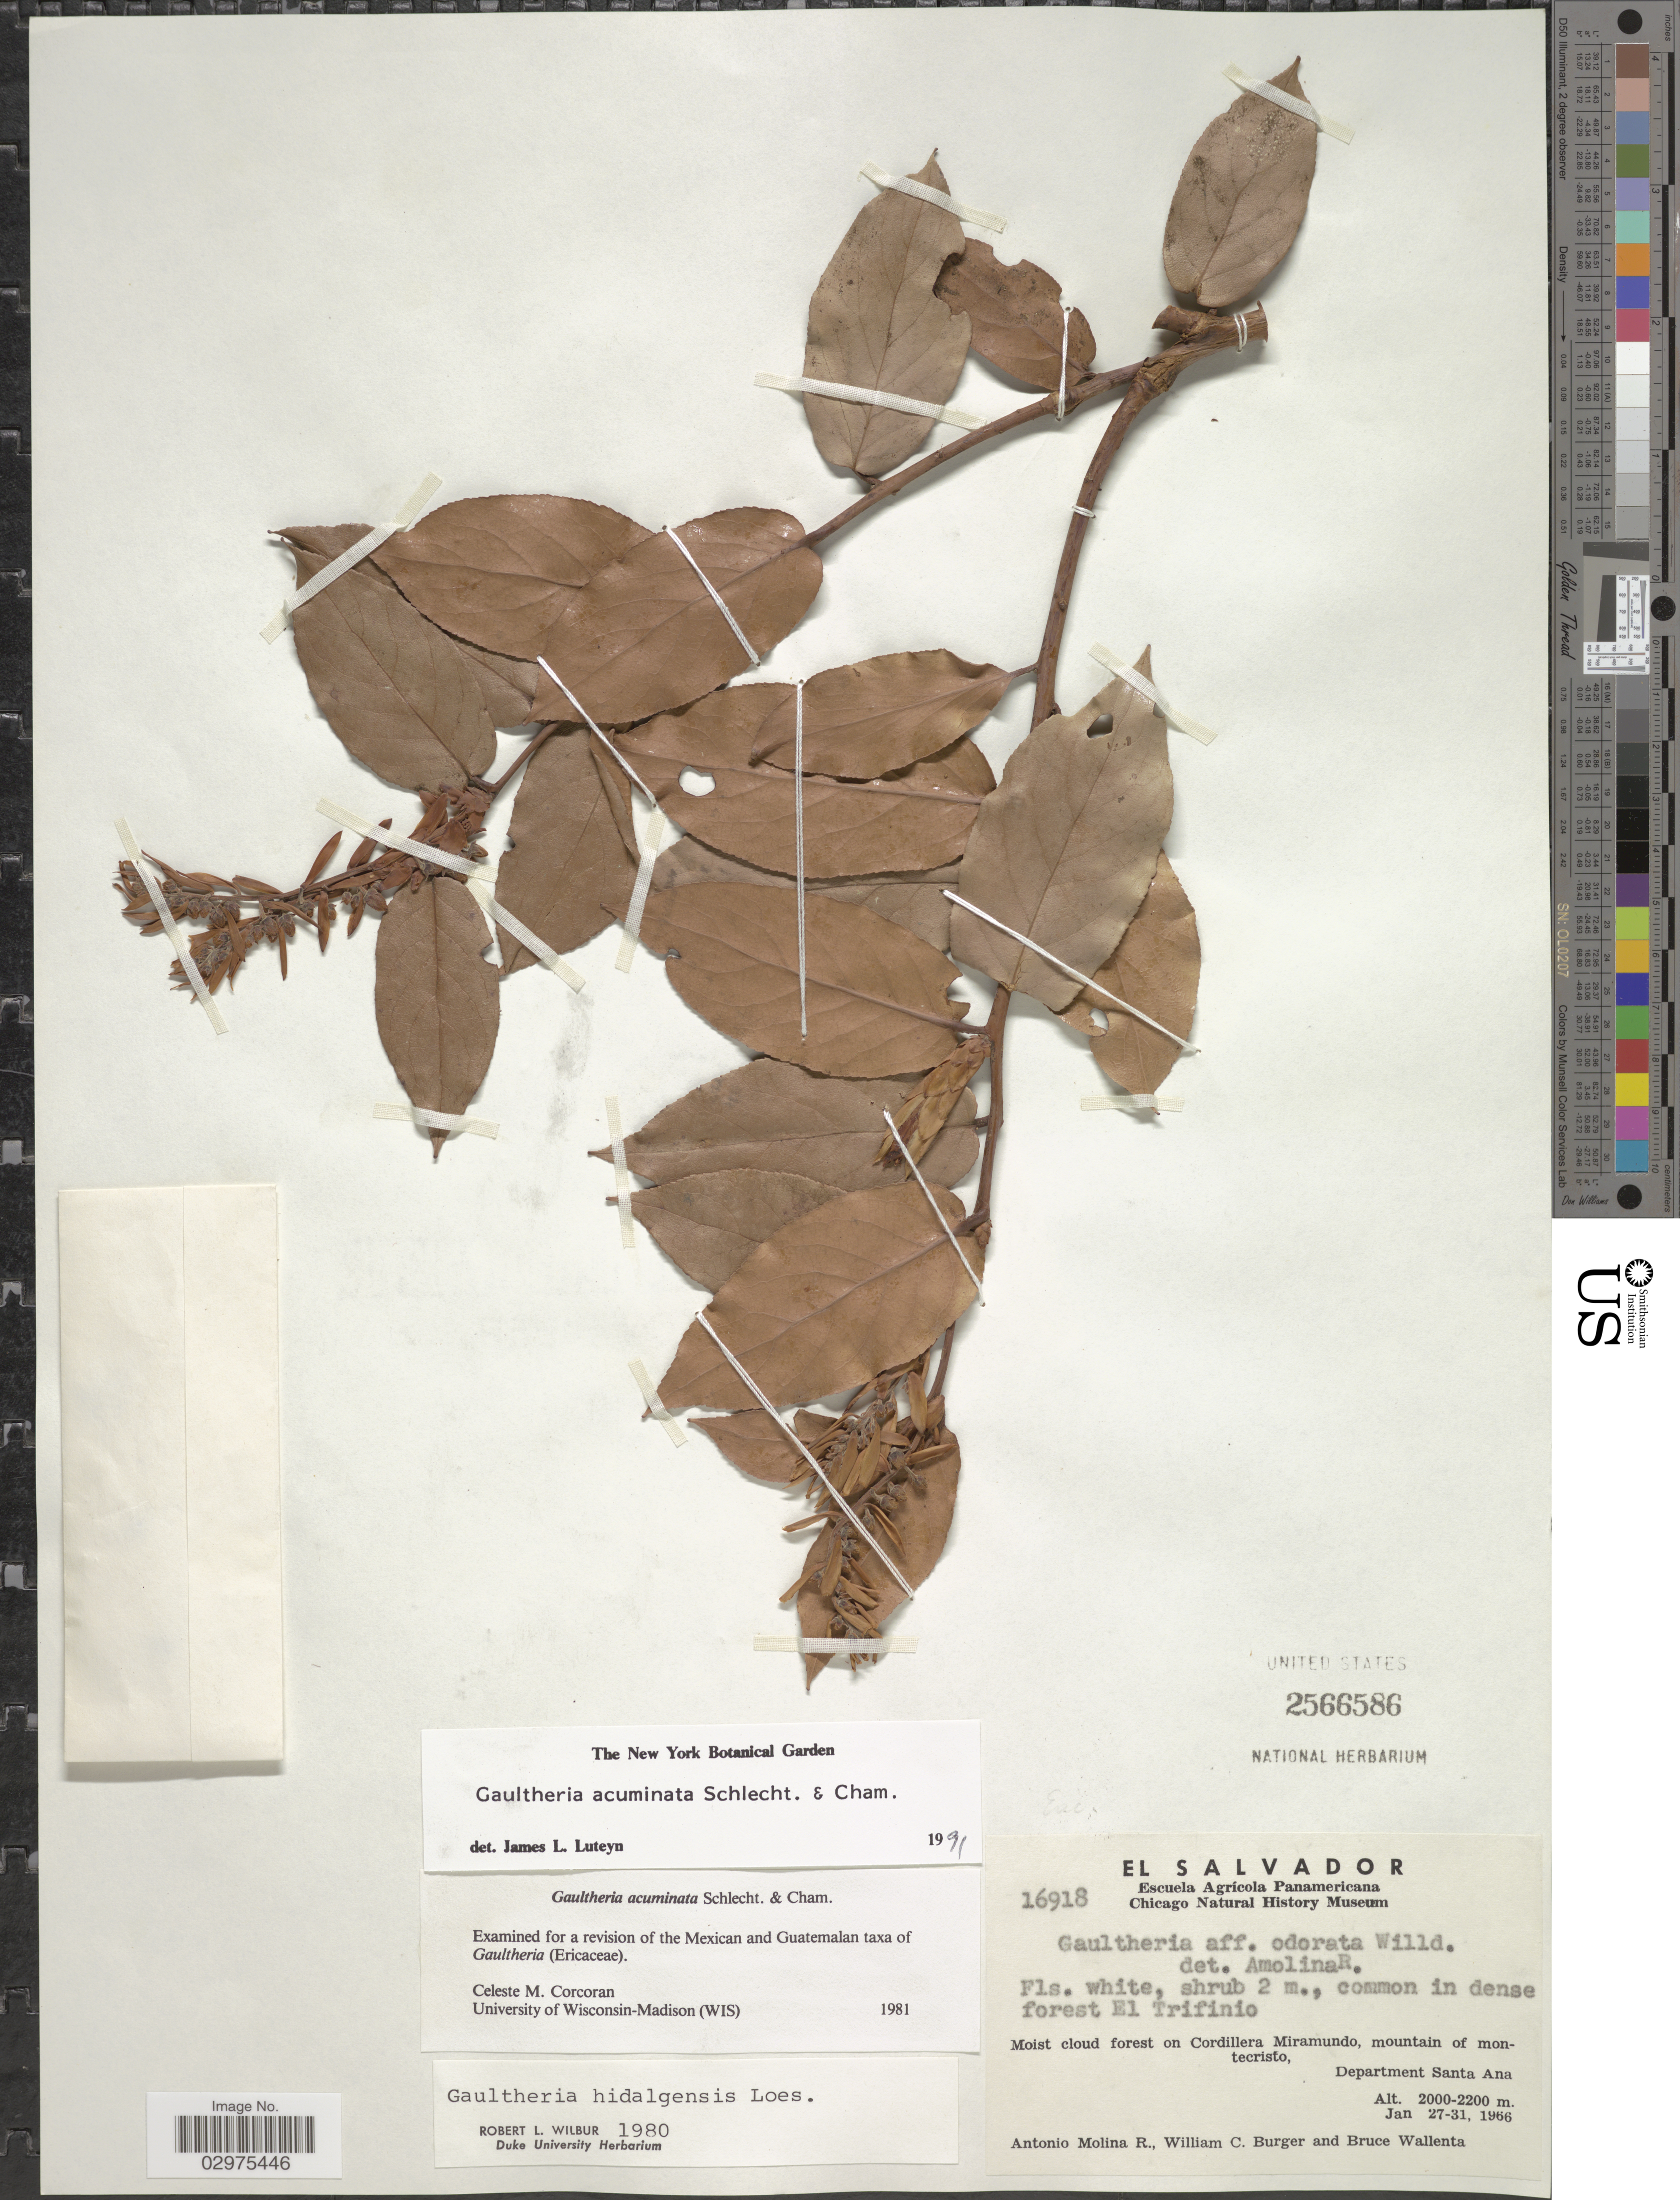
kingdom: Plantae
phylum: Tracheophyta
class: Magnoliopsida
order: Ericales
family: Ericaceae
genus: Gaultheria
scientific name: Gaultheria acuminata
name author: Schltdl. & Cham.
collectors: A. Molina R., W. Burger & B. Wallenta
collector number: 16918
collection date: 1966-01-27/1966-01-31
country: El Salvador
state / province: Santa Ana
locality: In dense forest El Trifinio. Moist cloud forest on Cordillera Miramundo, mountain of montecristo, Department Santa Ana.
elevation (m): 2000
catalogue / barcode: US 2566586